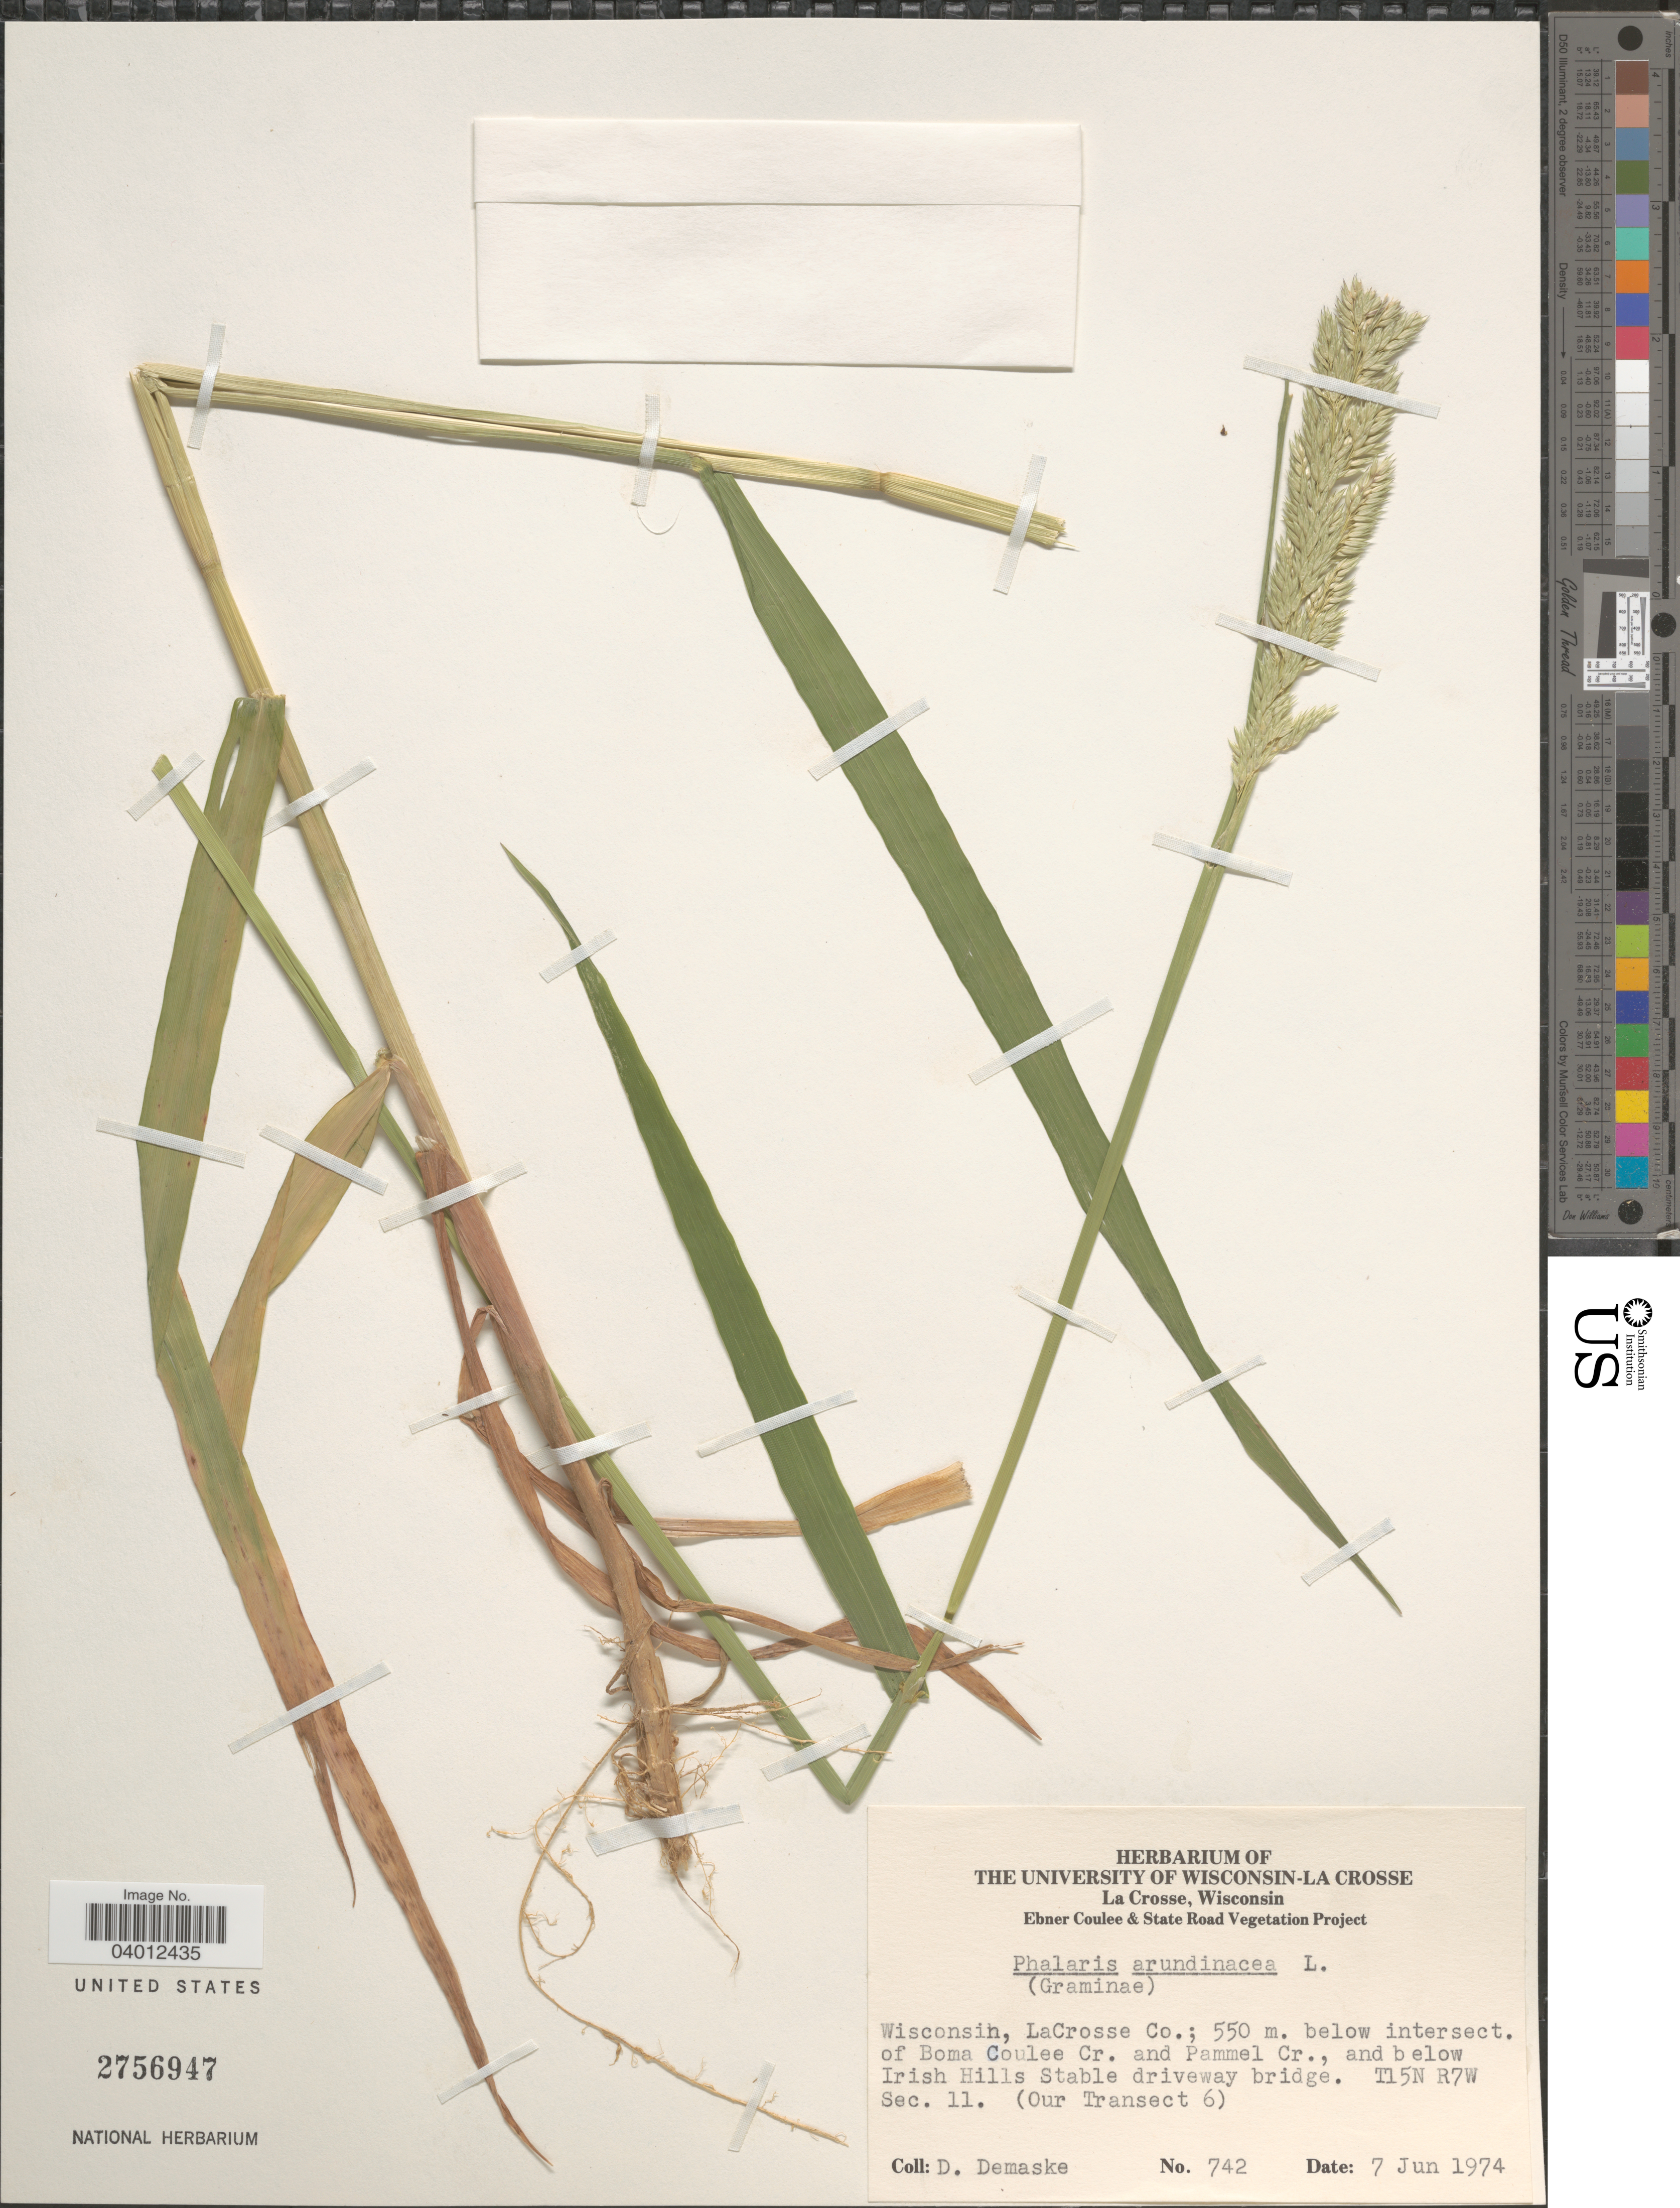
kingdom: Plantae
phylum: Tracheophyta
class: Liliopsida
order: Poales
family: Poaceae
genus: Phalaris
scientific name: Phalaris arundinacea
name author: L.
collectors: D. Demaske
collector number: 742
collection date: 1974-06-07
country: United States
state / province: Wisconsin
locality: LaCrosse Co.; 550 m. below intersect. of Boma Coulee Cr. and Pammel Cr., and below Irish Hills Stable driveway bridge. T15N R7W Sec. 11. (Our Transect 6).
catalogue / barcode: US 2756947